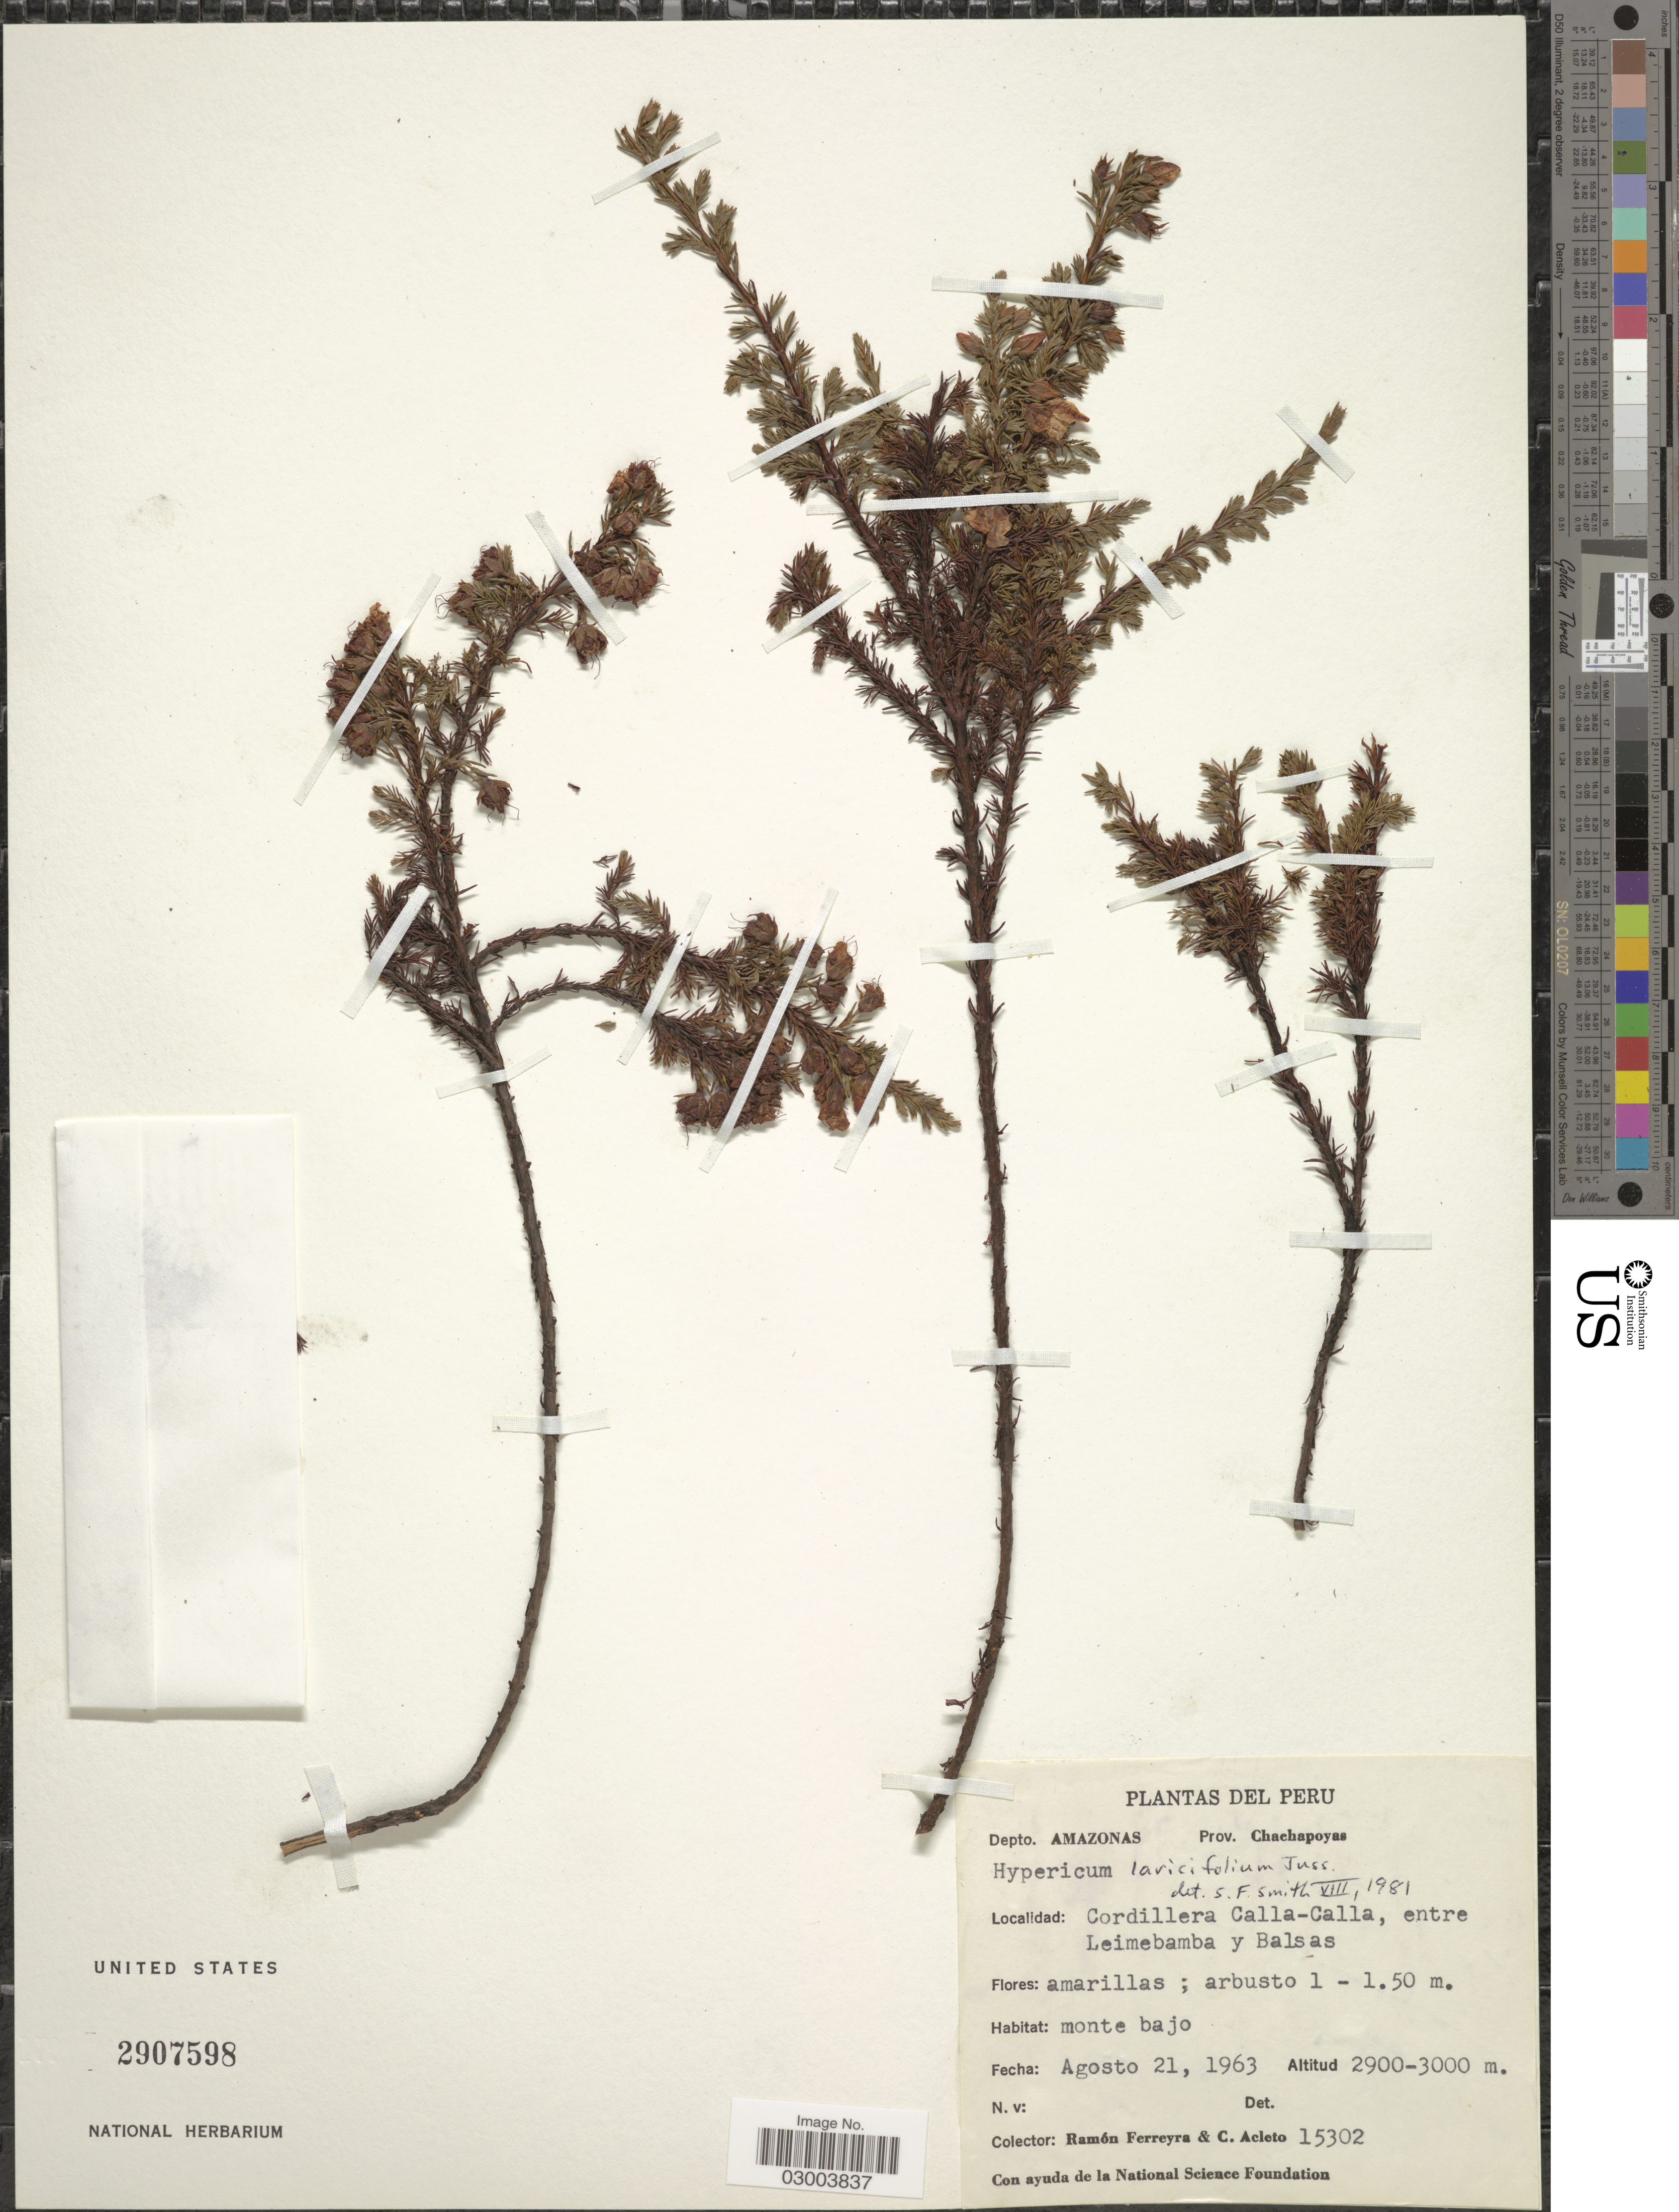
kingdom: Plantae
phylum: Tracheophyta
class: Magnoliopsida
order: Malpighiales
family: Hypericaceae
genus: Hypericum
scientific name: Hypericum laricifolium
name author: Juss.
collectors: R. A. Ferreyra & C. Acleto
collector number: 15302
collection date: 1963-08-21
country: Peru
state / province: Amazonas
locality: Depto. Amazonas, Prov. Chachapoyas, Cordillera Calla-Calla, entre Leimebamba y Balsas.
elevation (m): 2900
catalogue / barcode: US 2907598